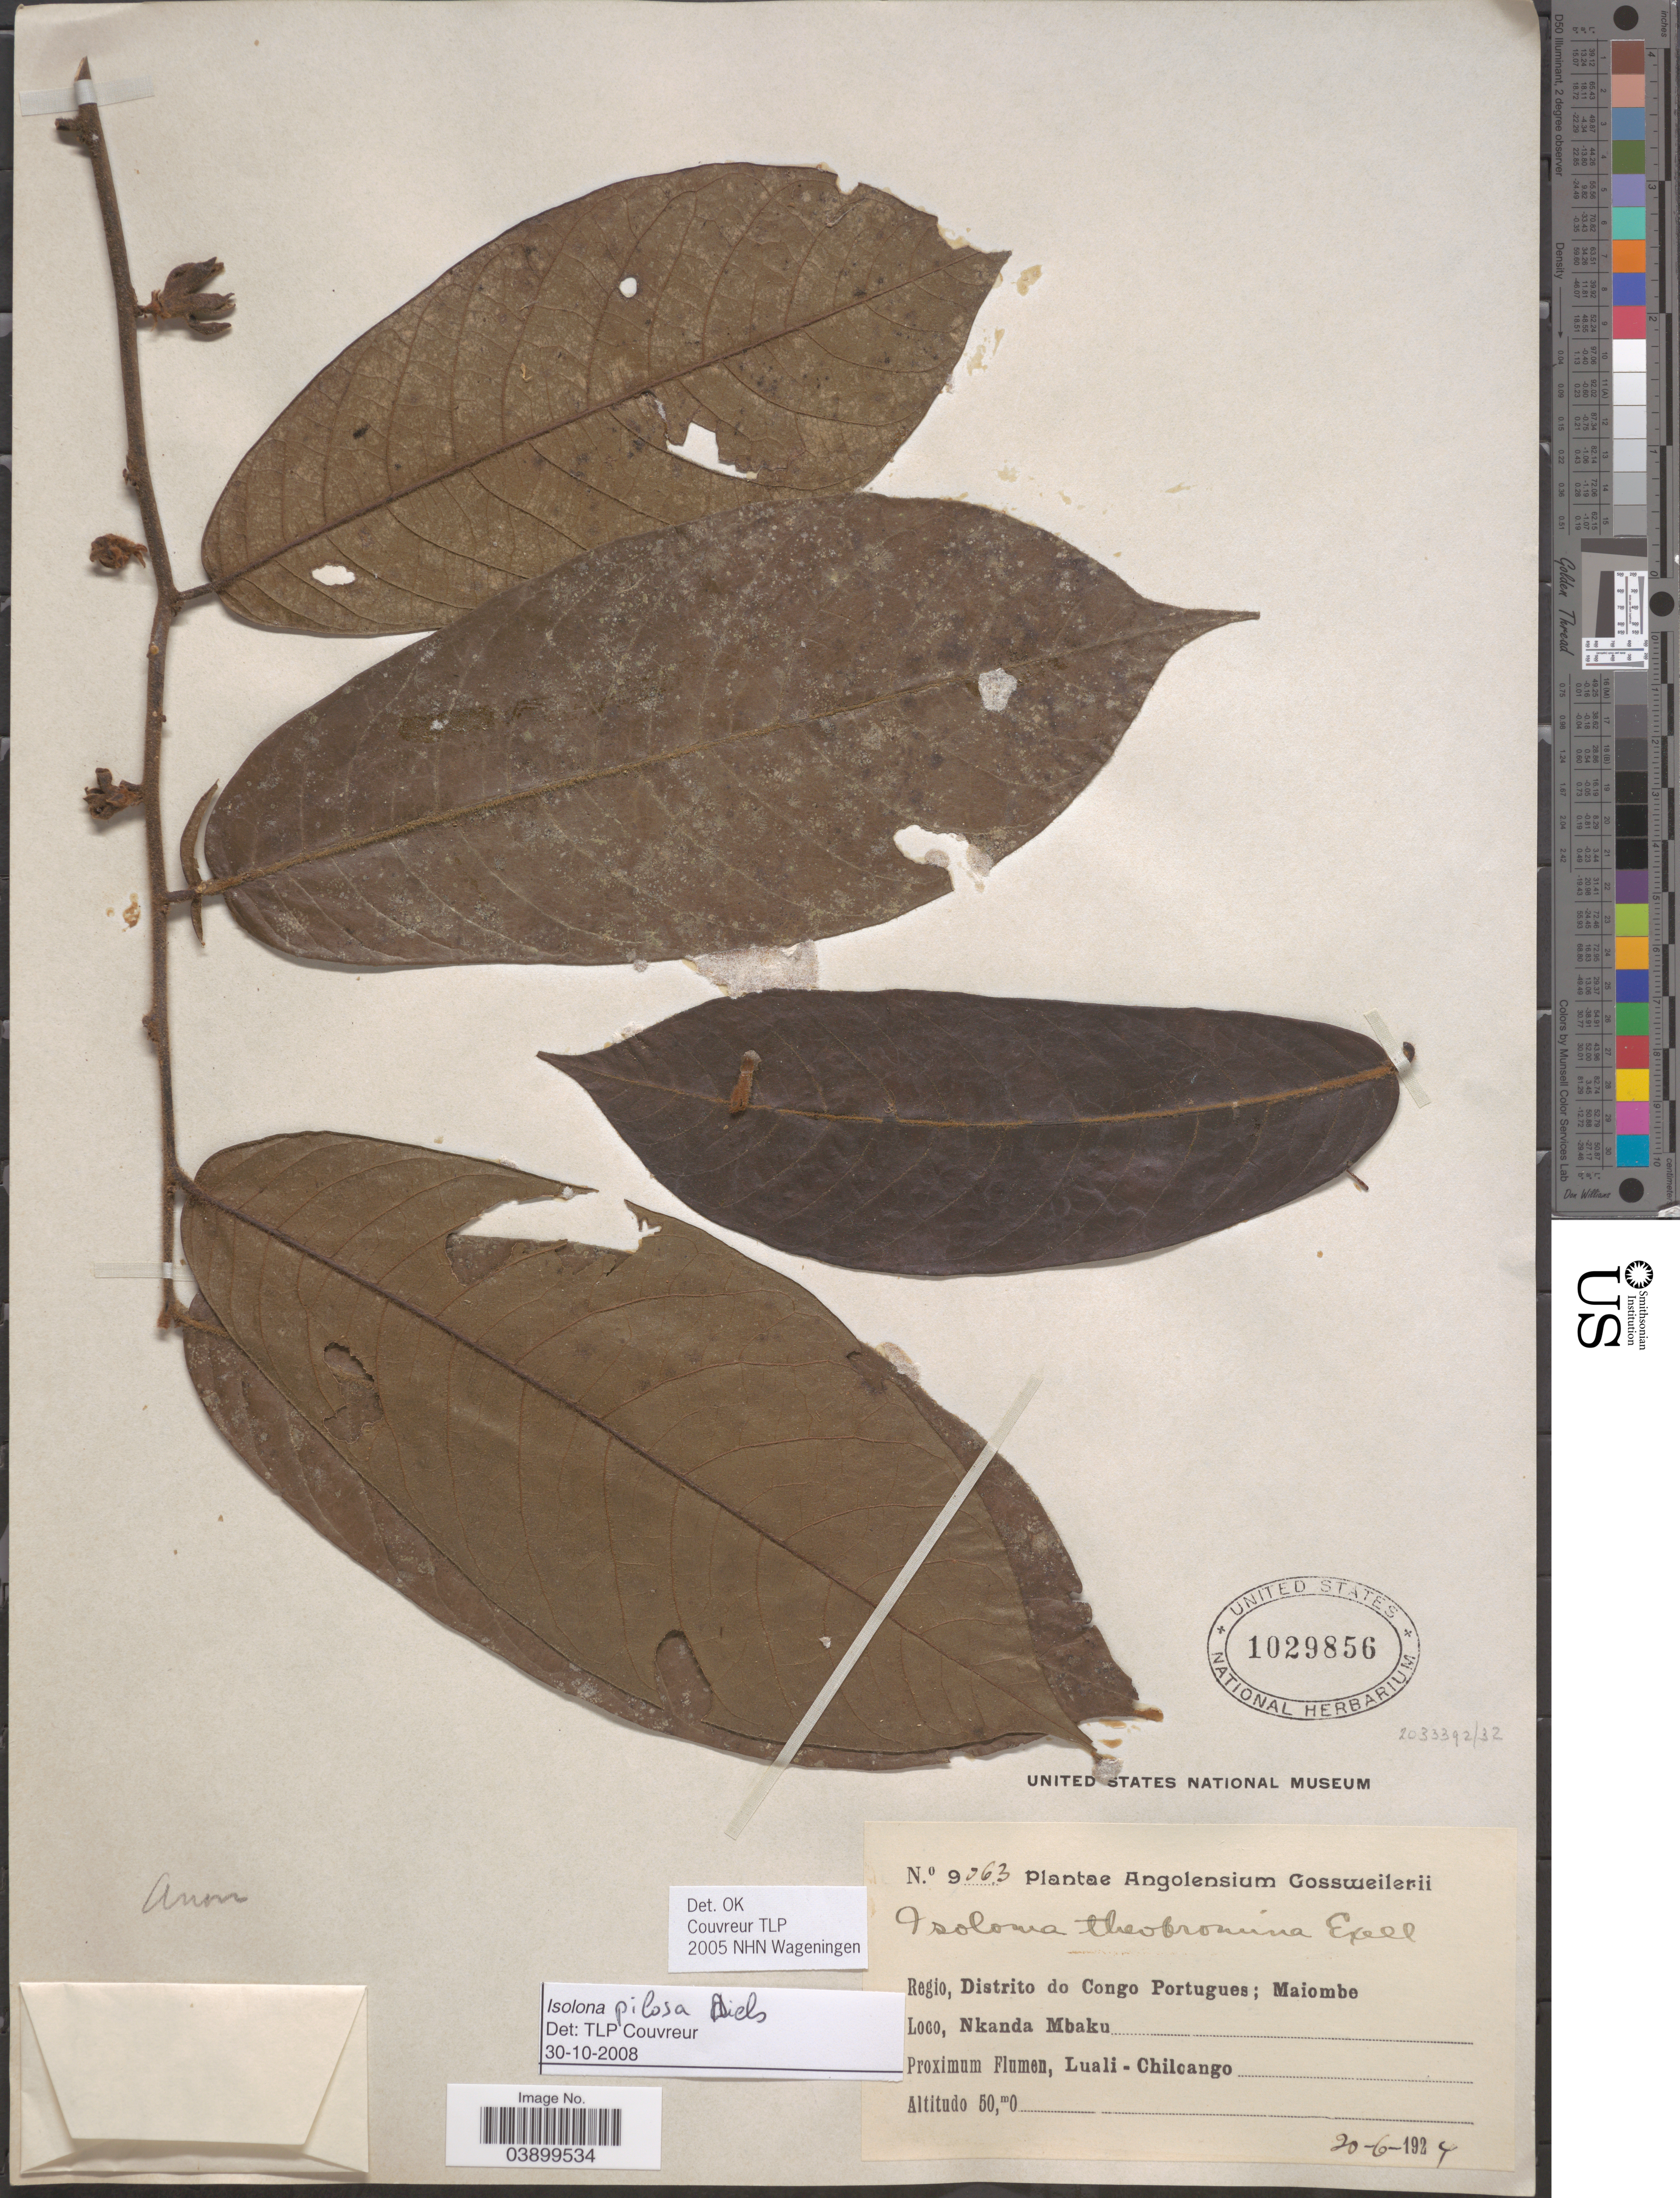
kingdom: Plantae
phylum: Tracheophyta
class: Magnoliopsida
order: Magnoliales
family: Annonaceae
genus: Isolona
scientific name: Isolona pilosa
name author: Diels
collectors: -. Gossweiler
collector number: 9063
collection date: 1927-06-20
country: Angola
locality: Regio, Distrito do Congo Portugues; Maiombe. Nkanda Mbaku. Proximum Flumen, Luali-Chiloango.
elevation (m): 50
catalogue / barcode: US 1029856